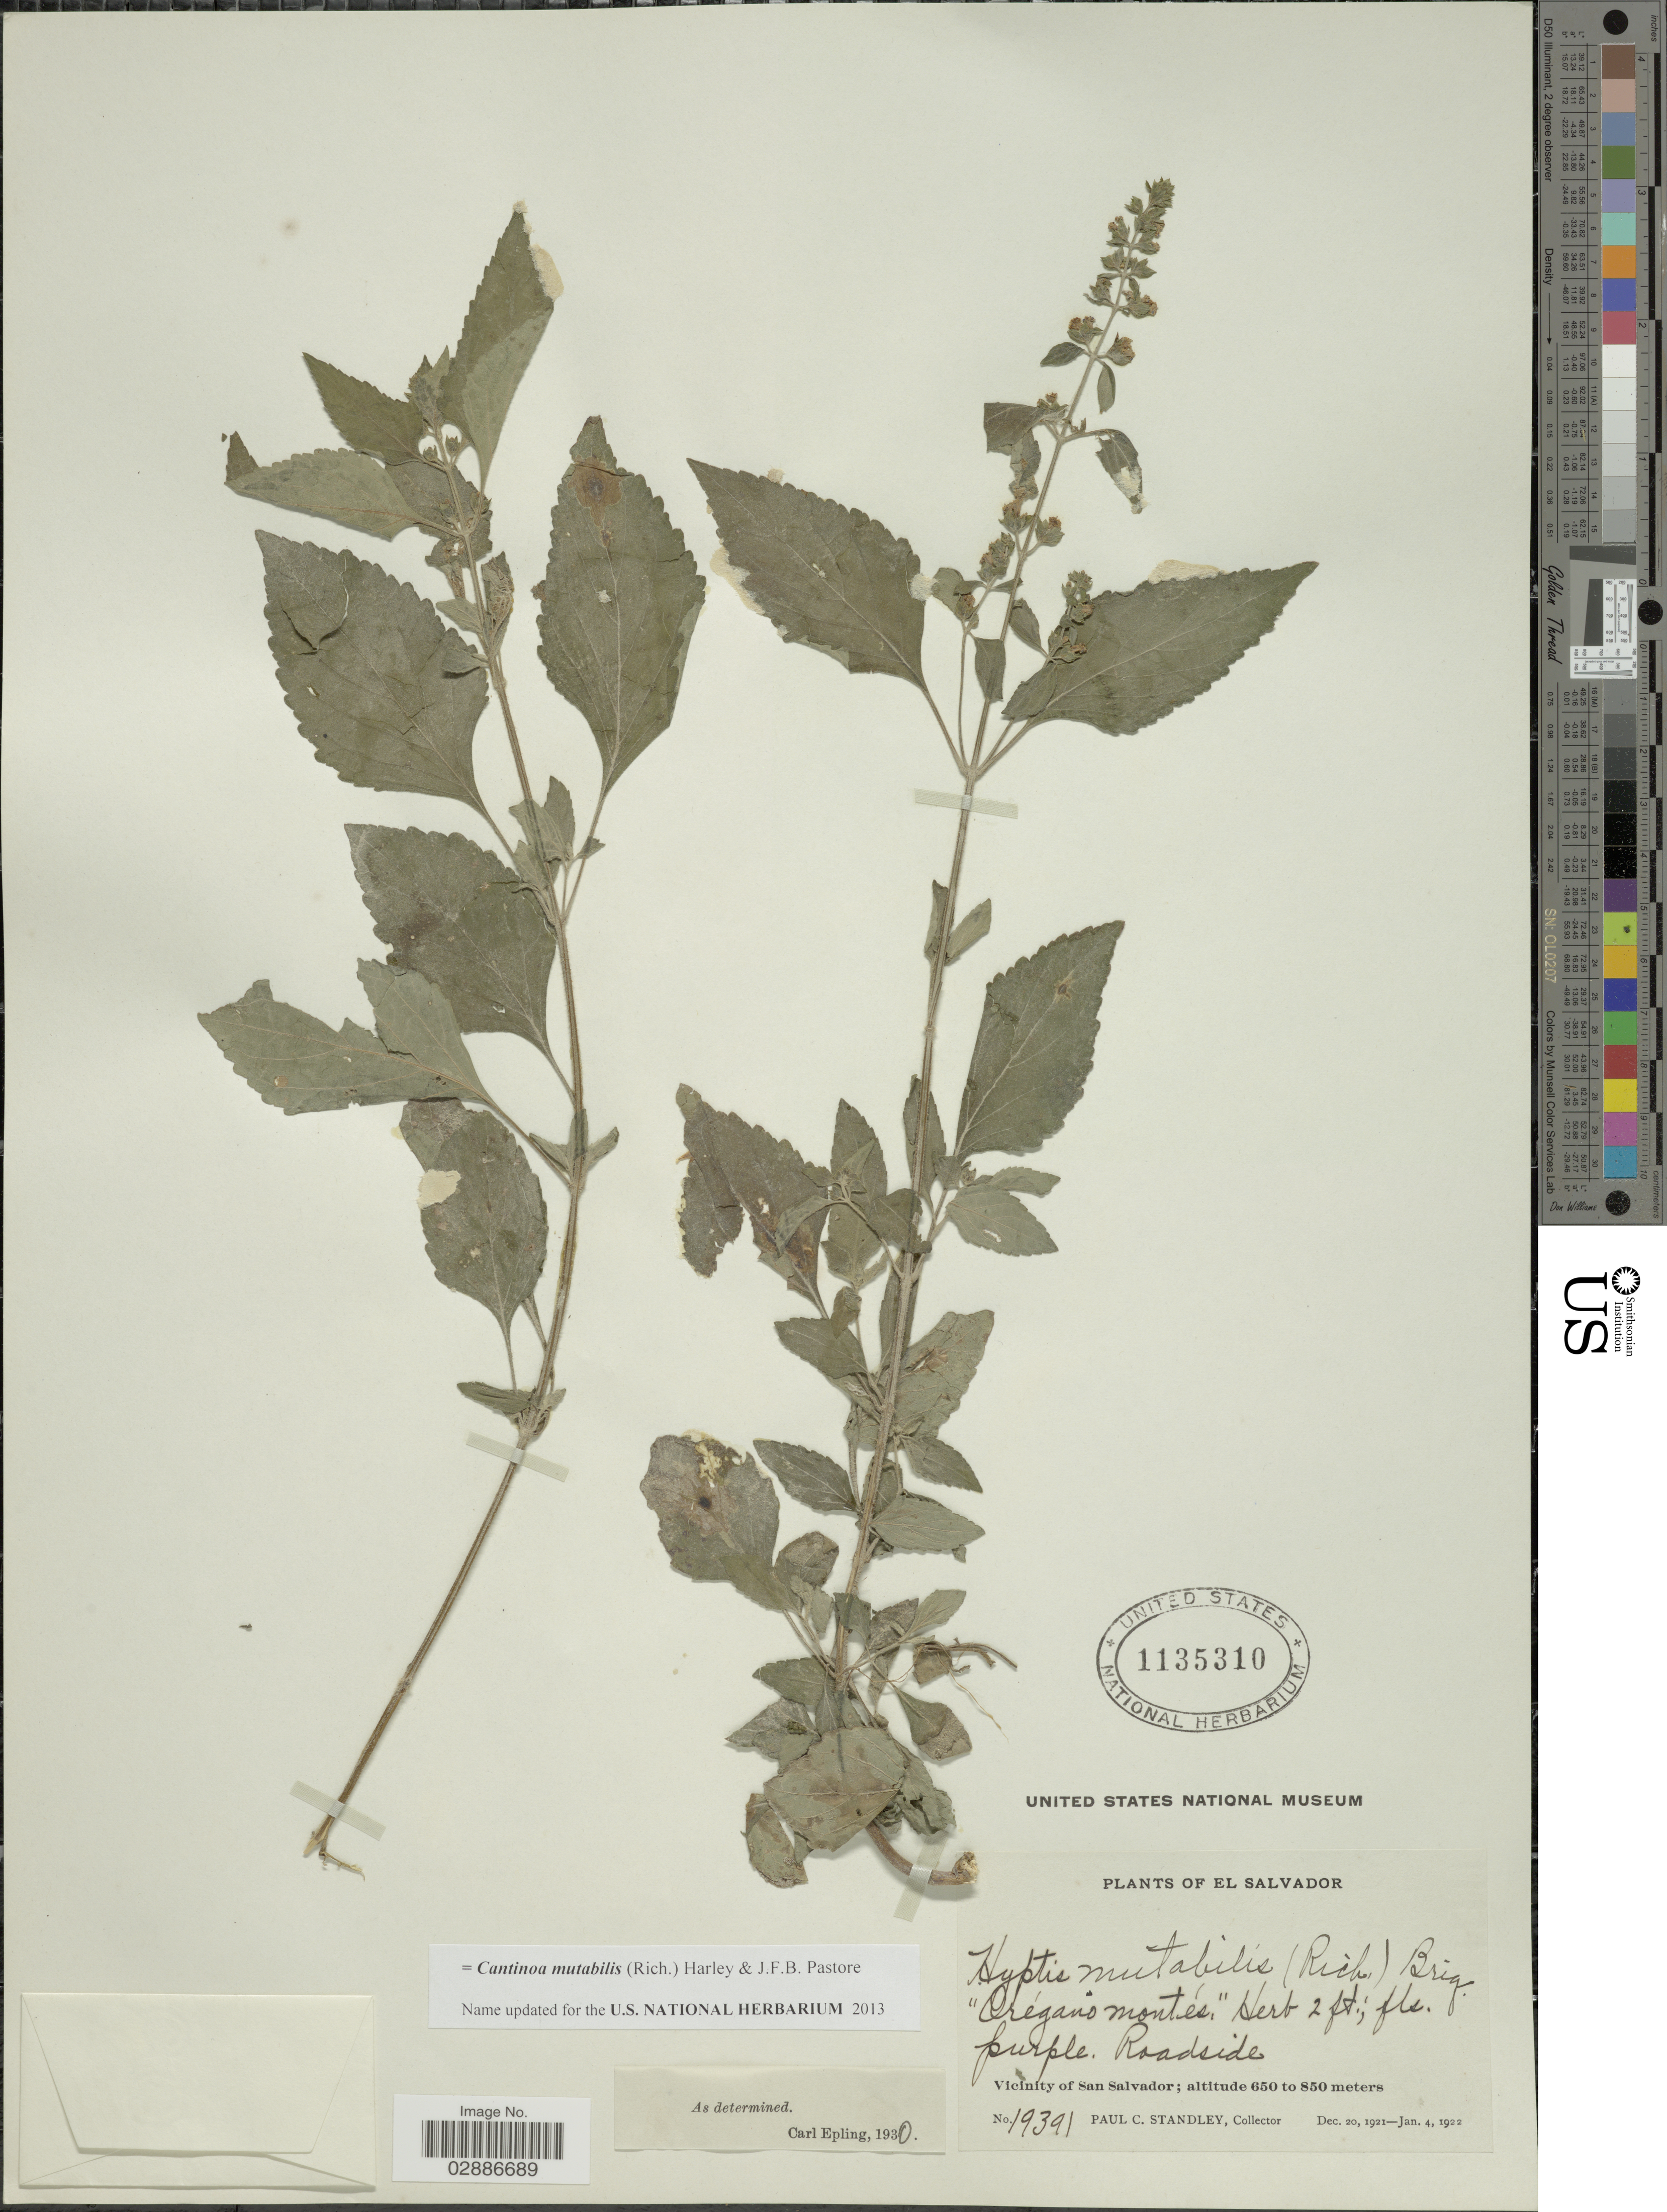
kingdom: Plantae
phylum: Tracheophyta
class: Magnoliopsida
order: Lamiales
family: Lamiaceae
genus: Cantinoa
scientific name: Cantinoa mutabilis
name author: (Epling) Harley & J.F.B. Pastore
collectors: P. C. Standley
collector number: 19391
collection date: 1921-12-20/1922-01-04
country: El Salvador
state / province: San Salvador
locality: Vicinity of San Salvador.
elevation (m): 650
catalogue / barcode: US 1135310